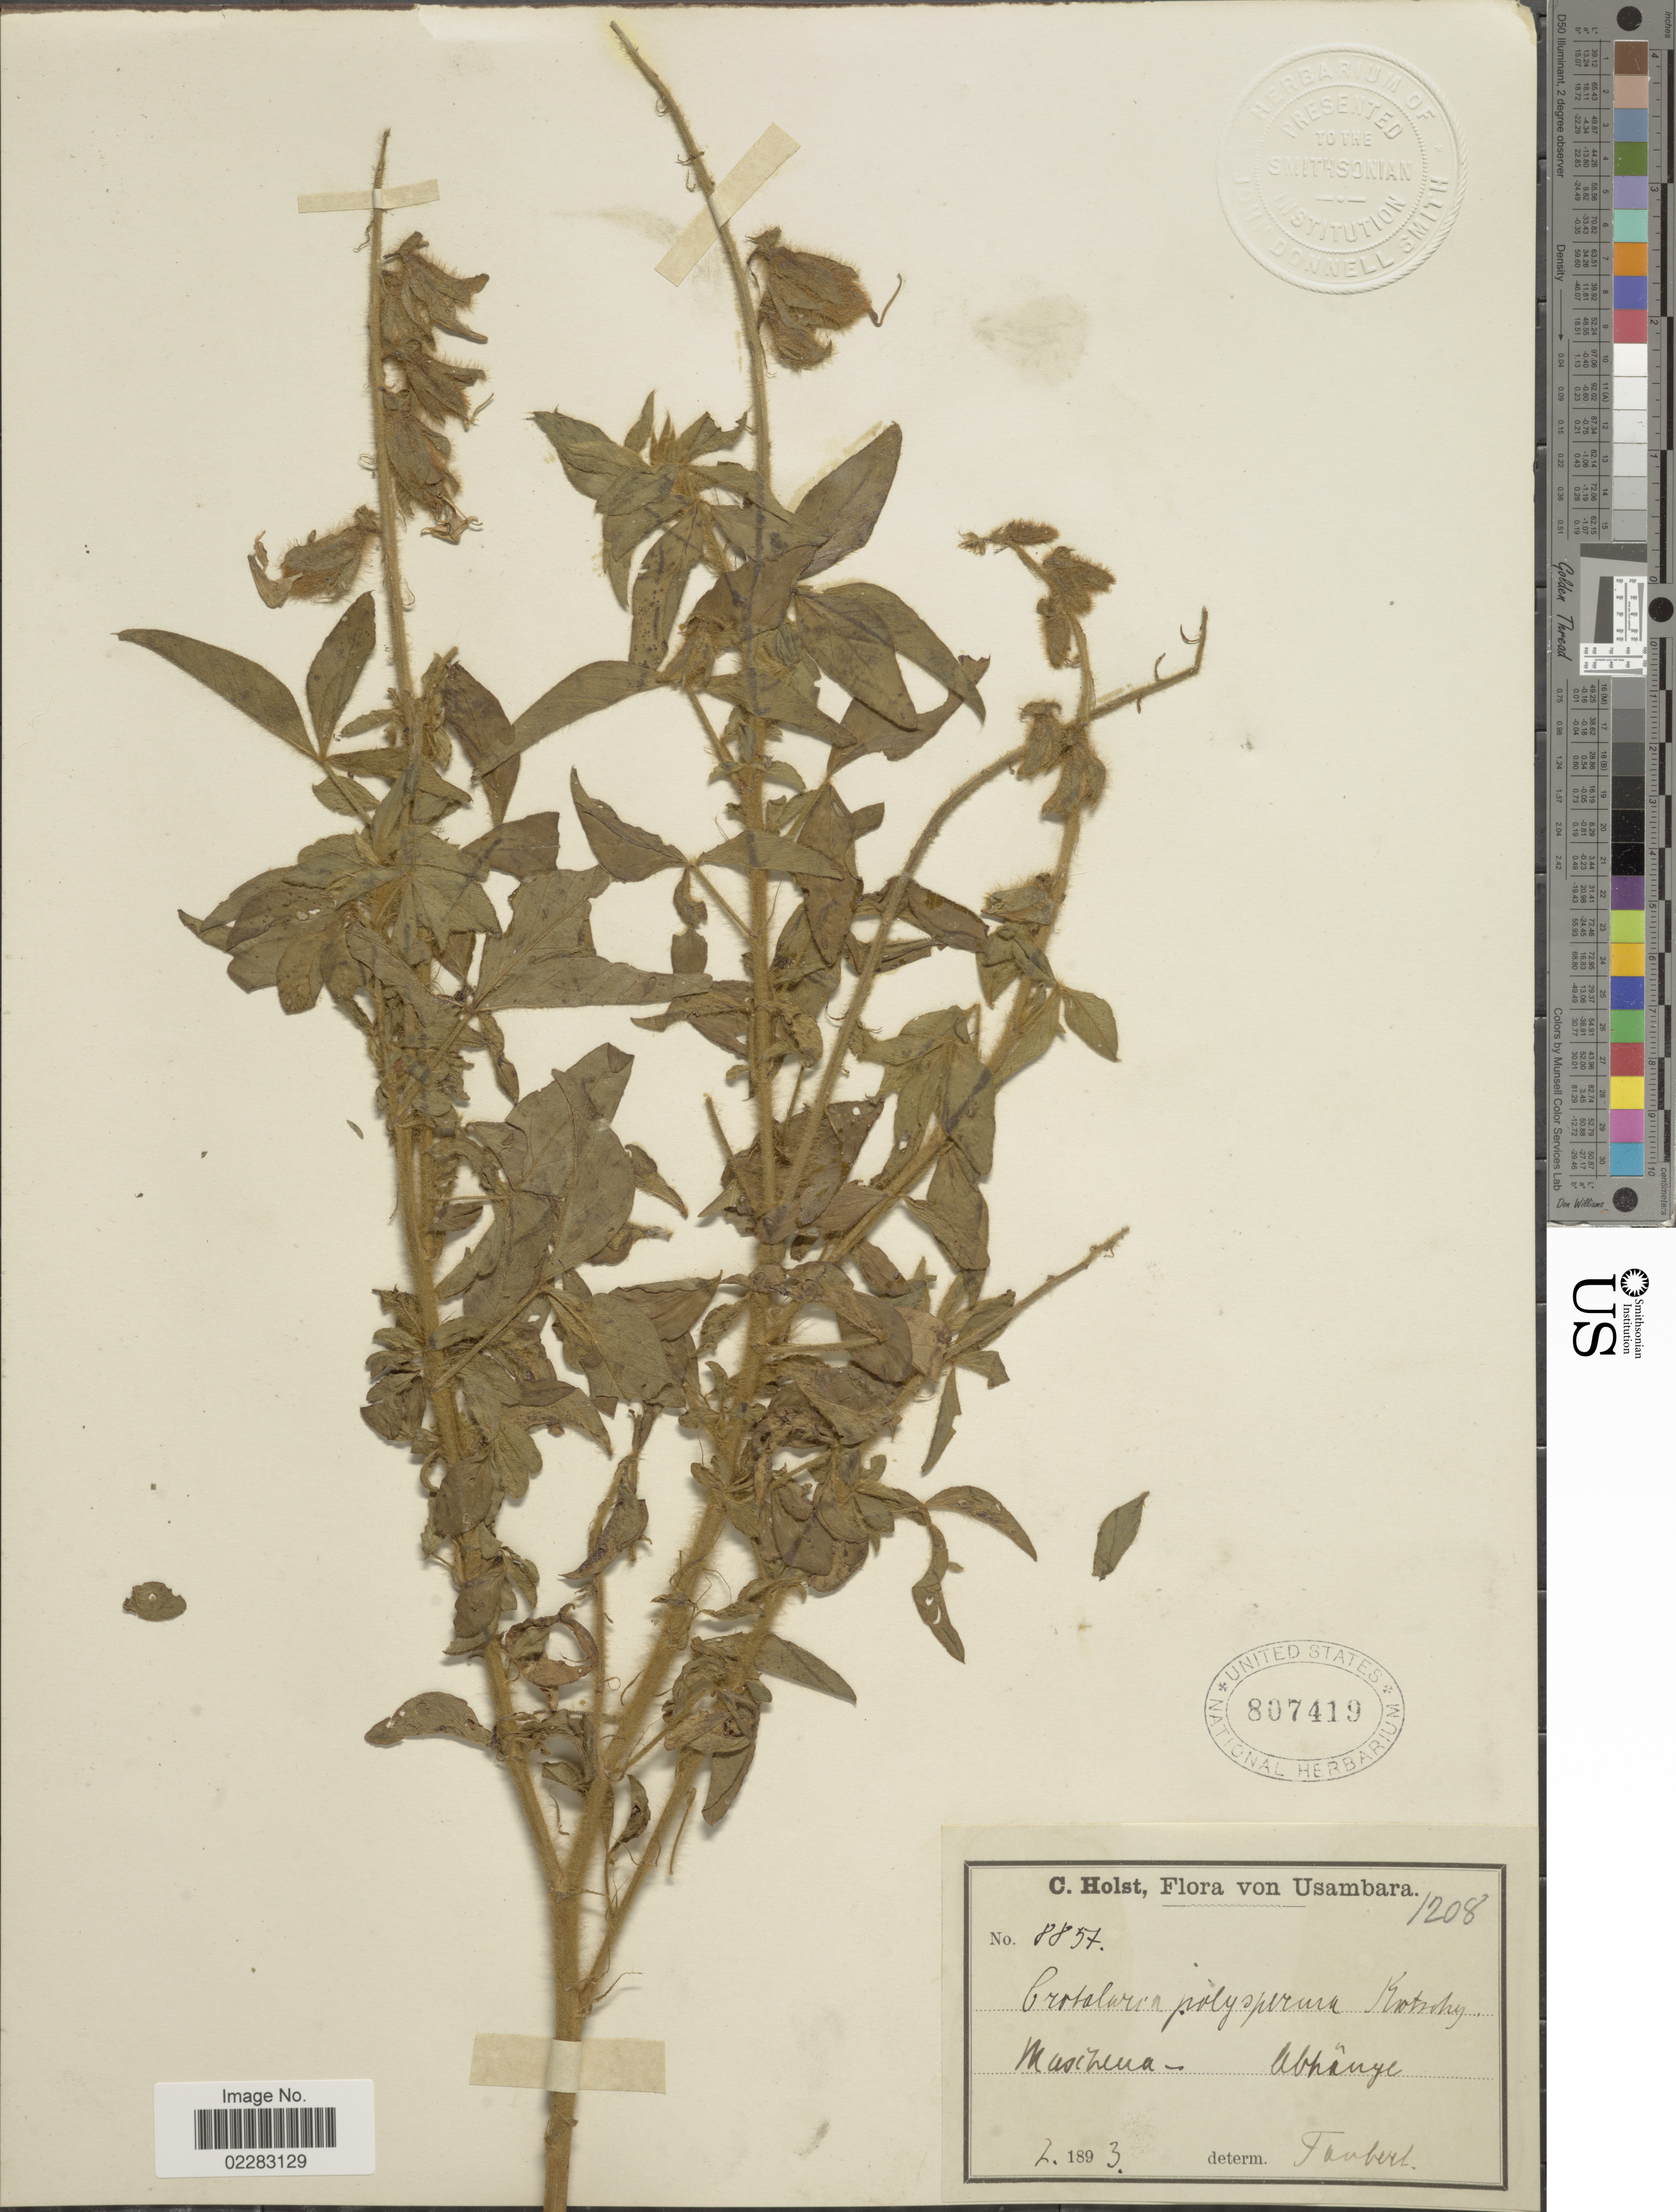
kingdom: Plantae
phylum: Tracheophyta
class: Magnoliopsida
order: Fabales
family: Fabaceae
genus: Crotalaria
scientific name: Crotalaria polysperma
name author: Kotschy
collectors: C. H. Holst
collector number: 8857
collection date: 1893-02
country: Tanzania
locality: Usambara, Mascheua -Abhange.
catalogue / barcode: US 807419